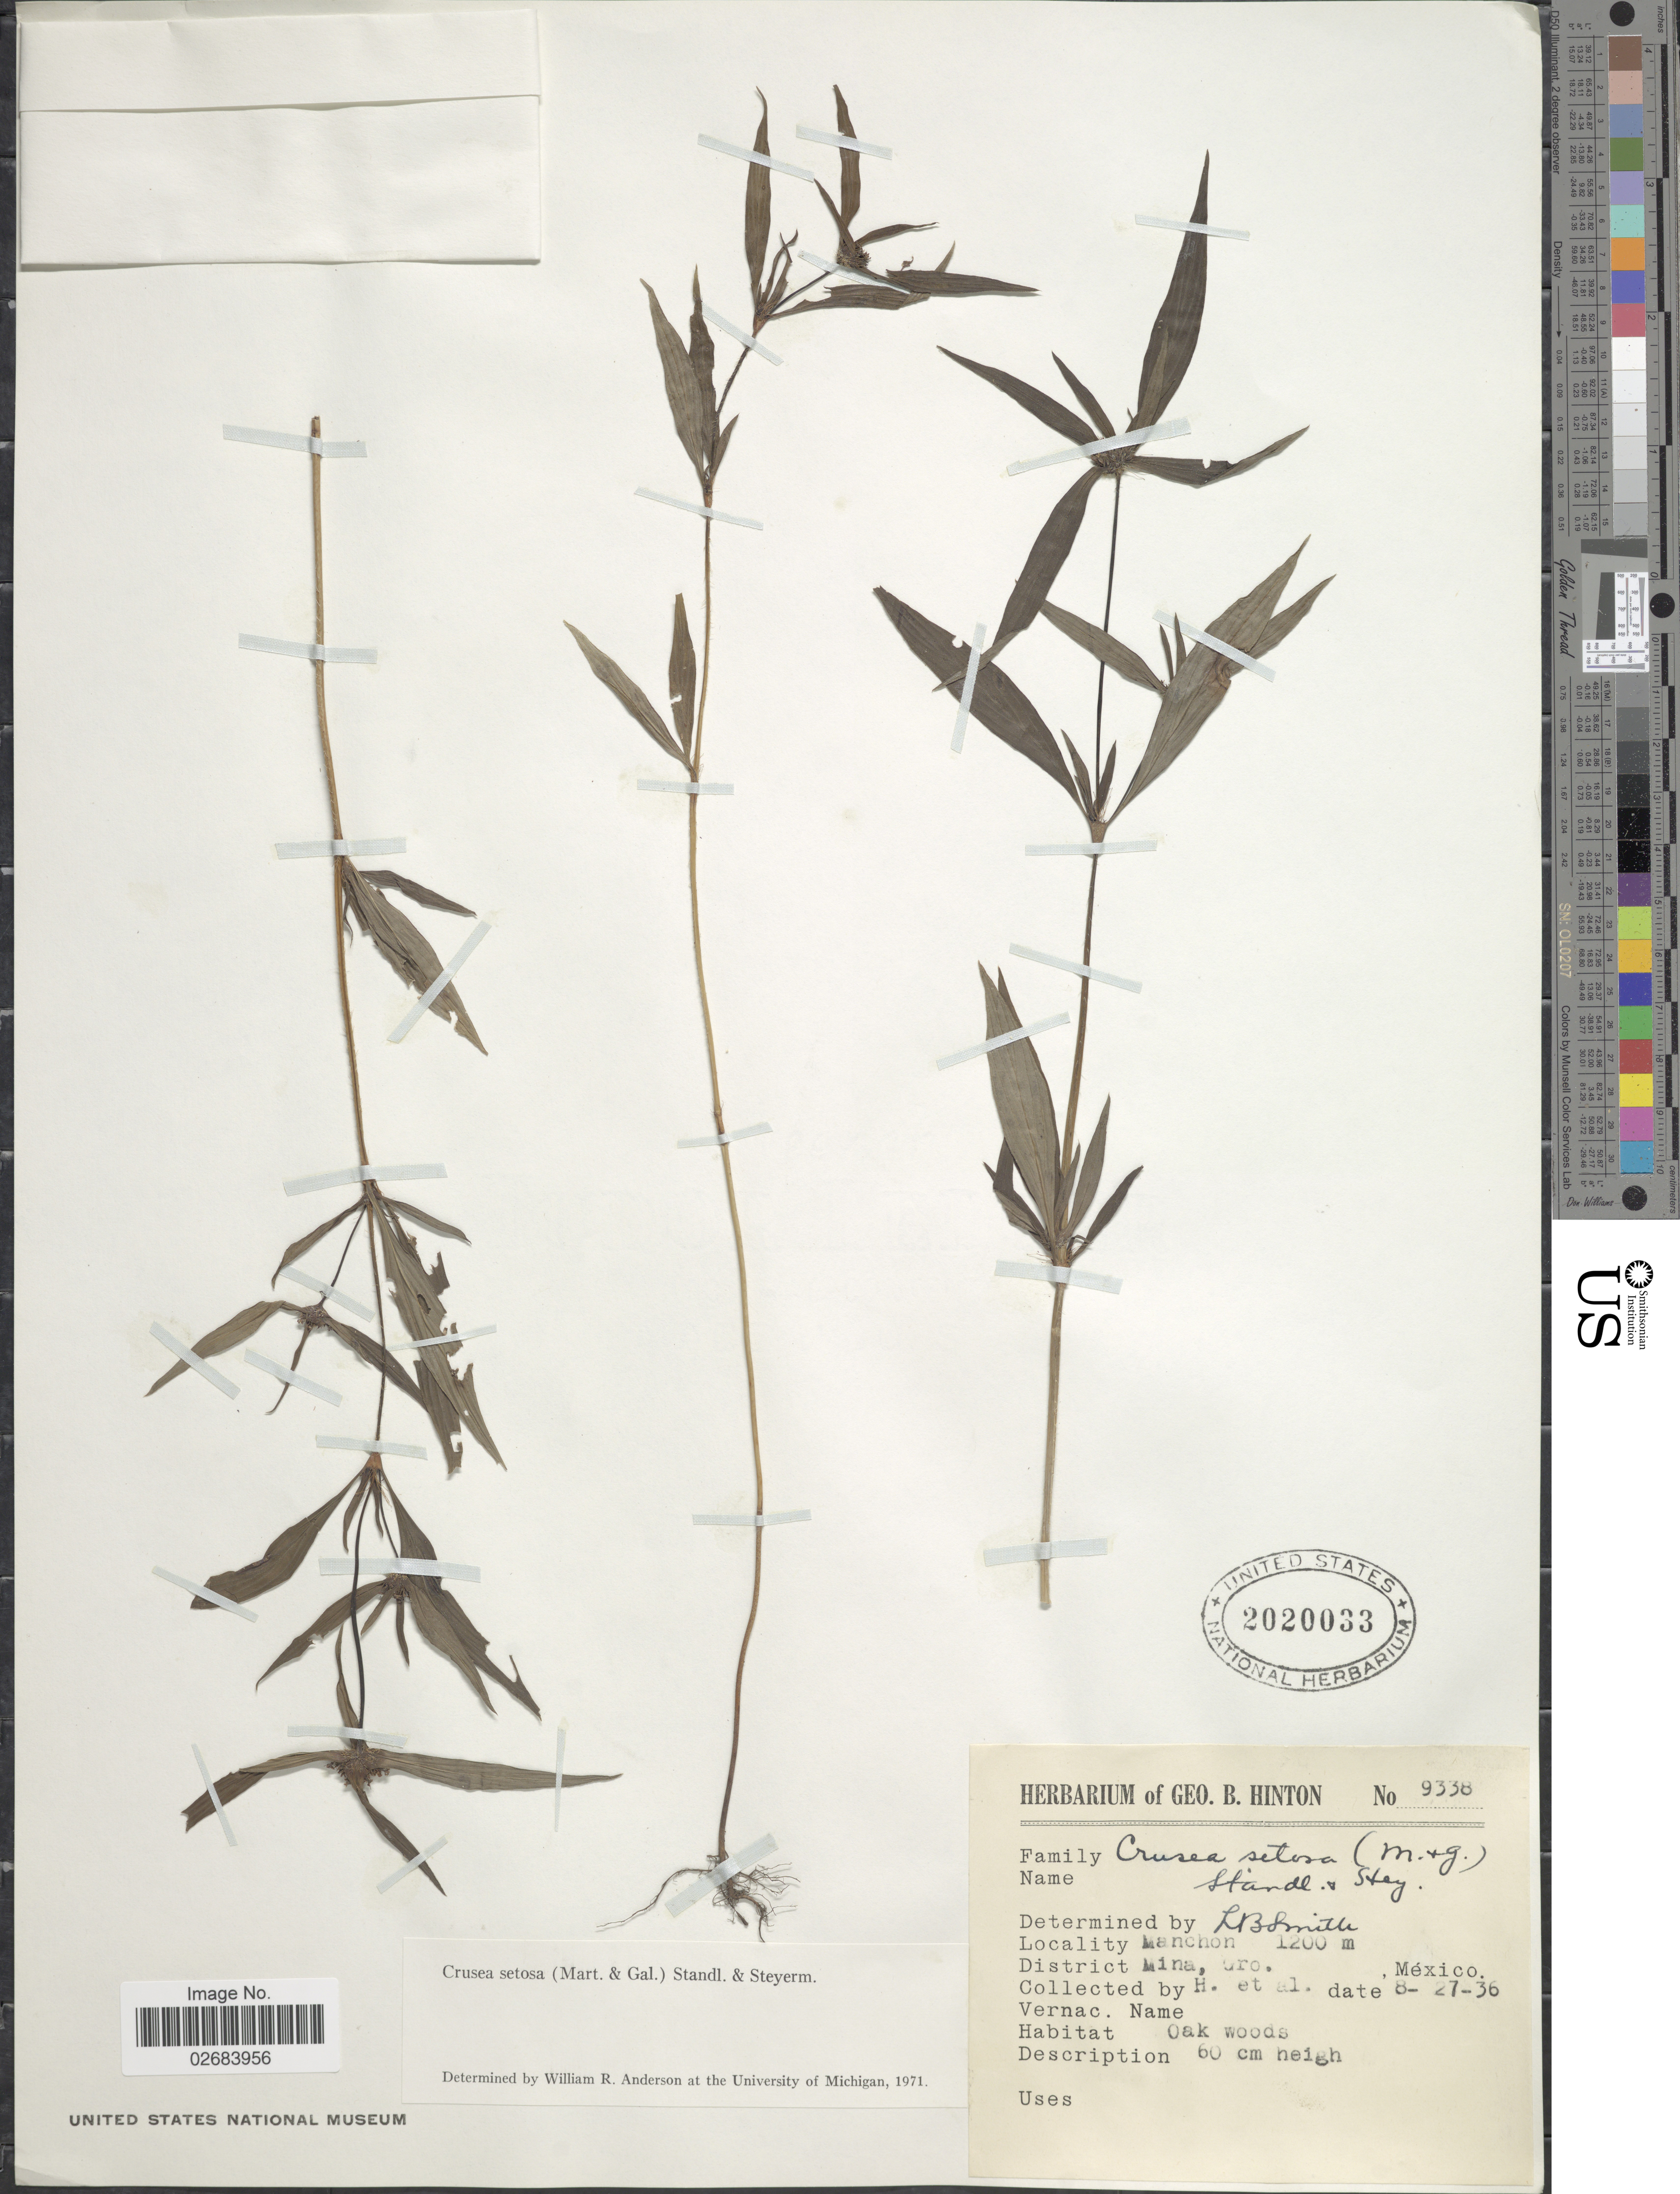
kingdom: Plantae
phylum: Tracheophyta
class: Magnoliopsida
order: Gentianales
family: Rubiaceae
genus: Crusea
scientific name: Crusea setosa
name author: (M. Martens & Galeotti) Standl. & Steyerm.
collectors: G. B. Hinton & et al.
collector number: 9338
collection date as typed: Transcribed d/m/y: 27/8/36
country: Mexico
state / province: Guerrero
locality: Manchon, District Mina.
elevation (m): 1200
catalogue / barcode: US 2020033